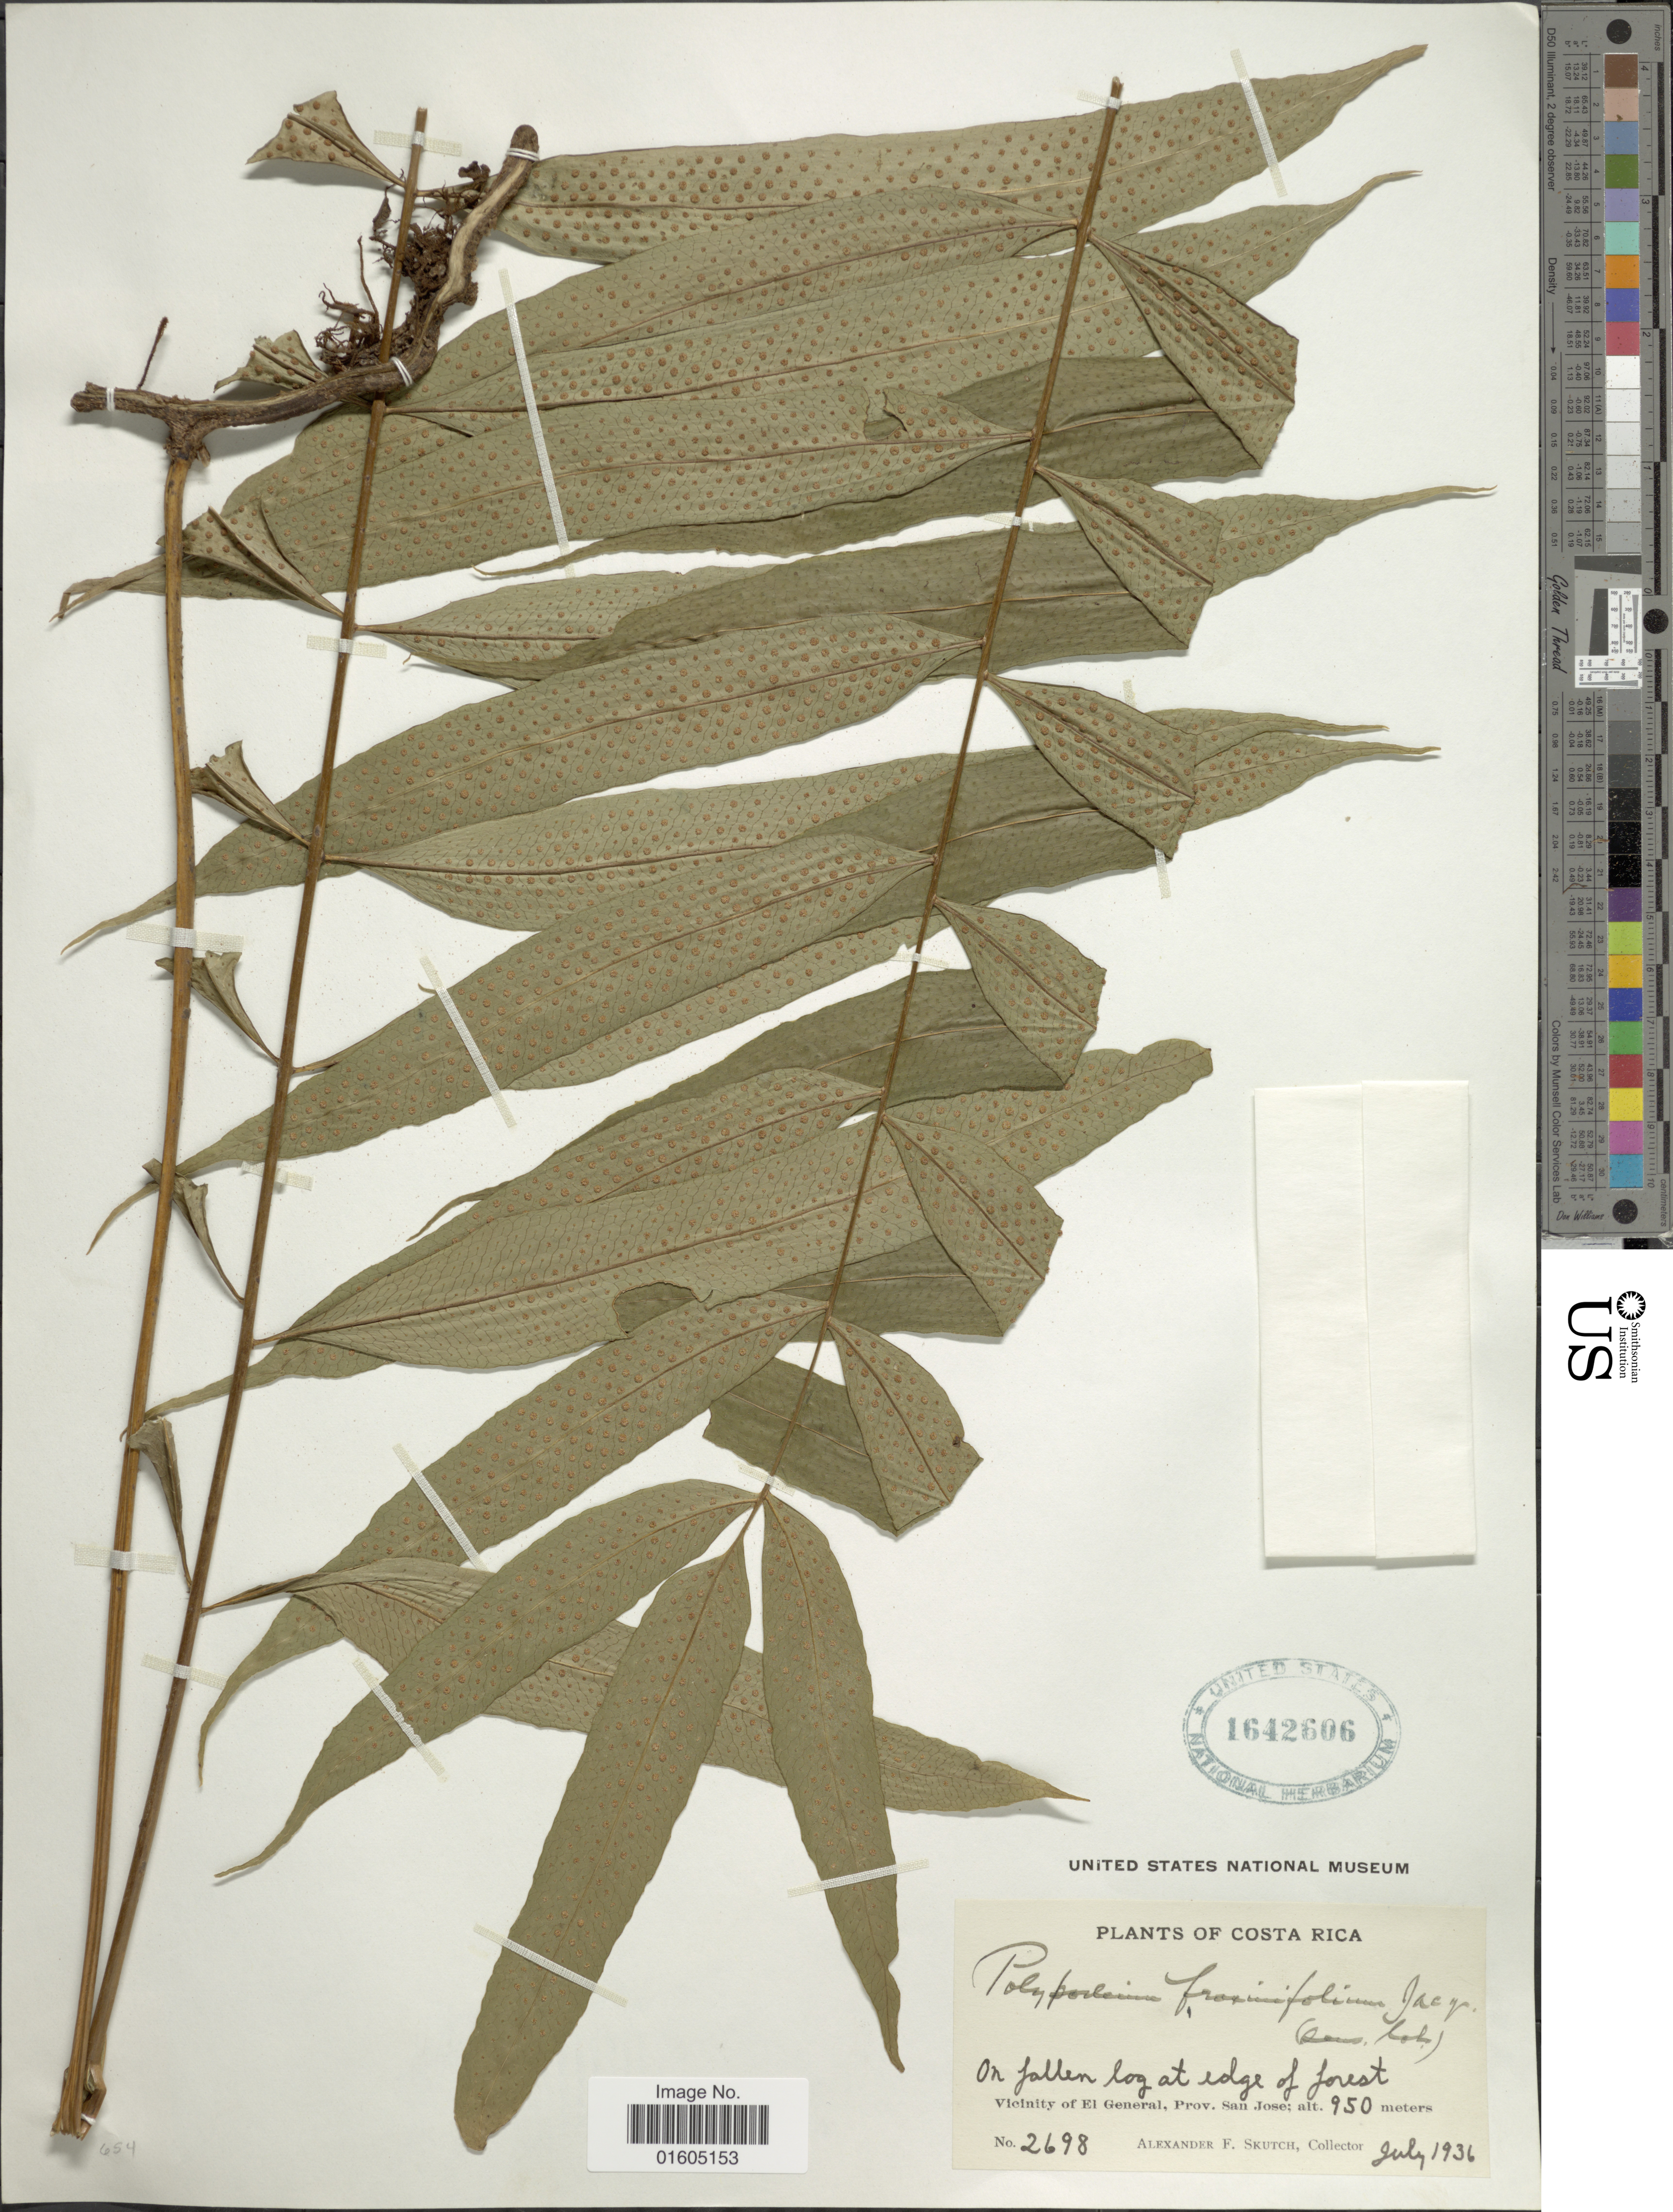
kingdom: Plantae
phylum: Tracheophyta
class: Polypodiopsida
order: Polypodiales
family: Polypodiaceae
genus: Serpocaulon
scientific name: Serpocaulon fraxinifolium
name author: (Jacq.) A.R. Sm.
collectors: A. F. Skutch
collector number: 2698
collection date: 1936-07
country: Costa Rica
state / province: San José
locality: Costa Rica, Vicinity of El General. Prov. San Jose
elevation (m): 950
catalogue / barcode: US 1642606